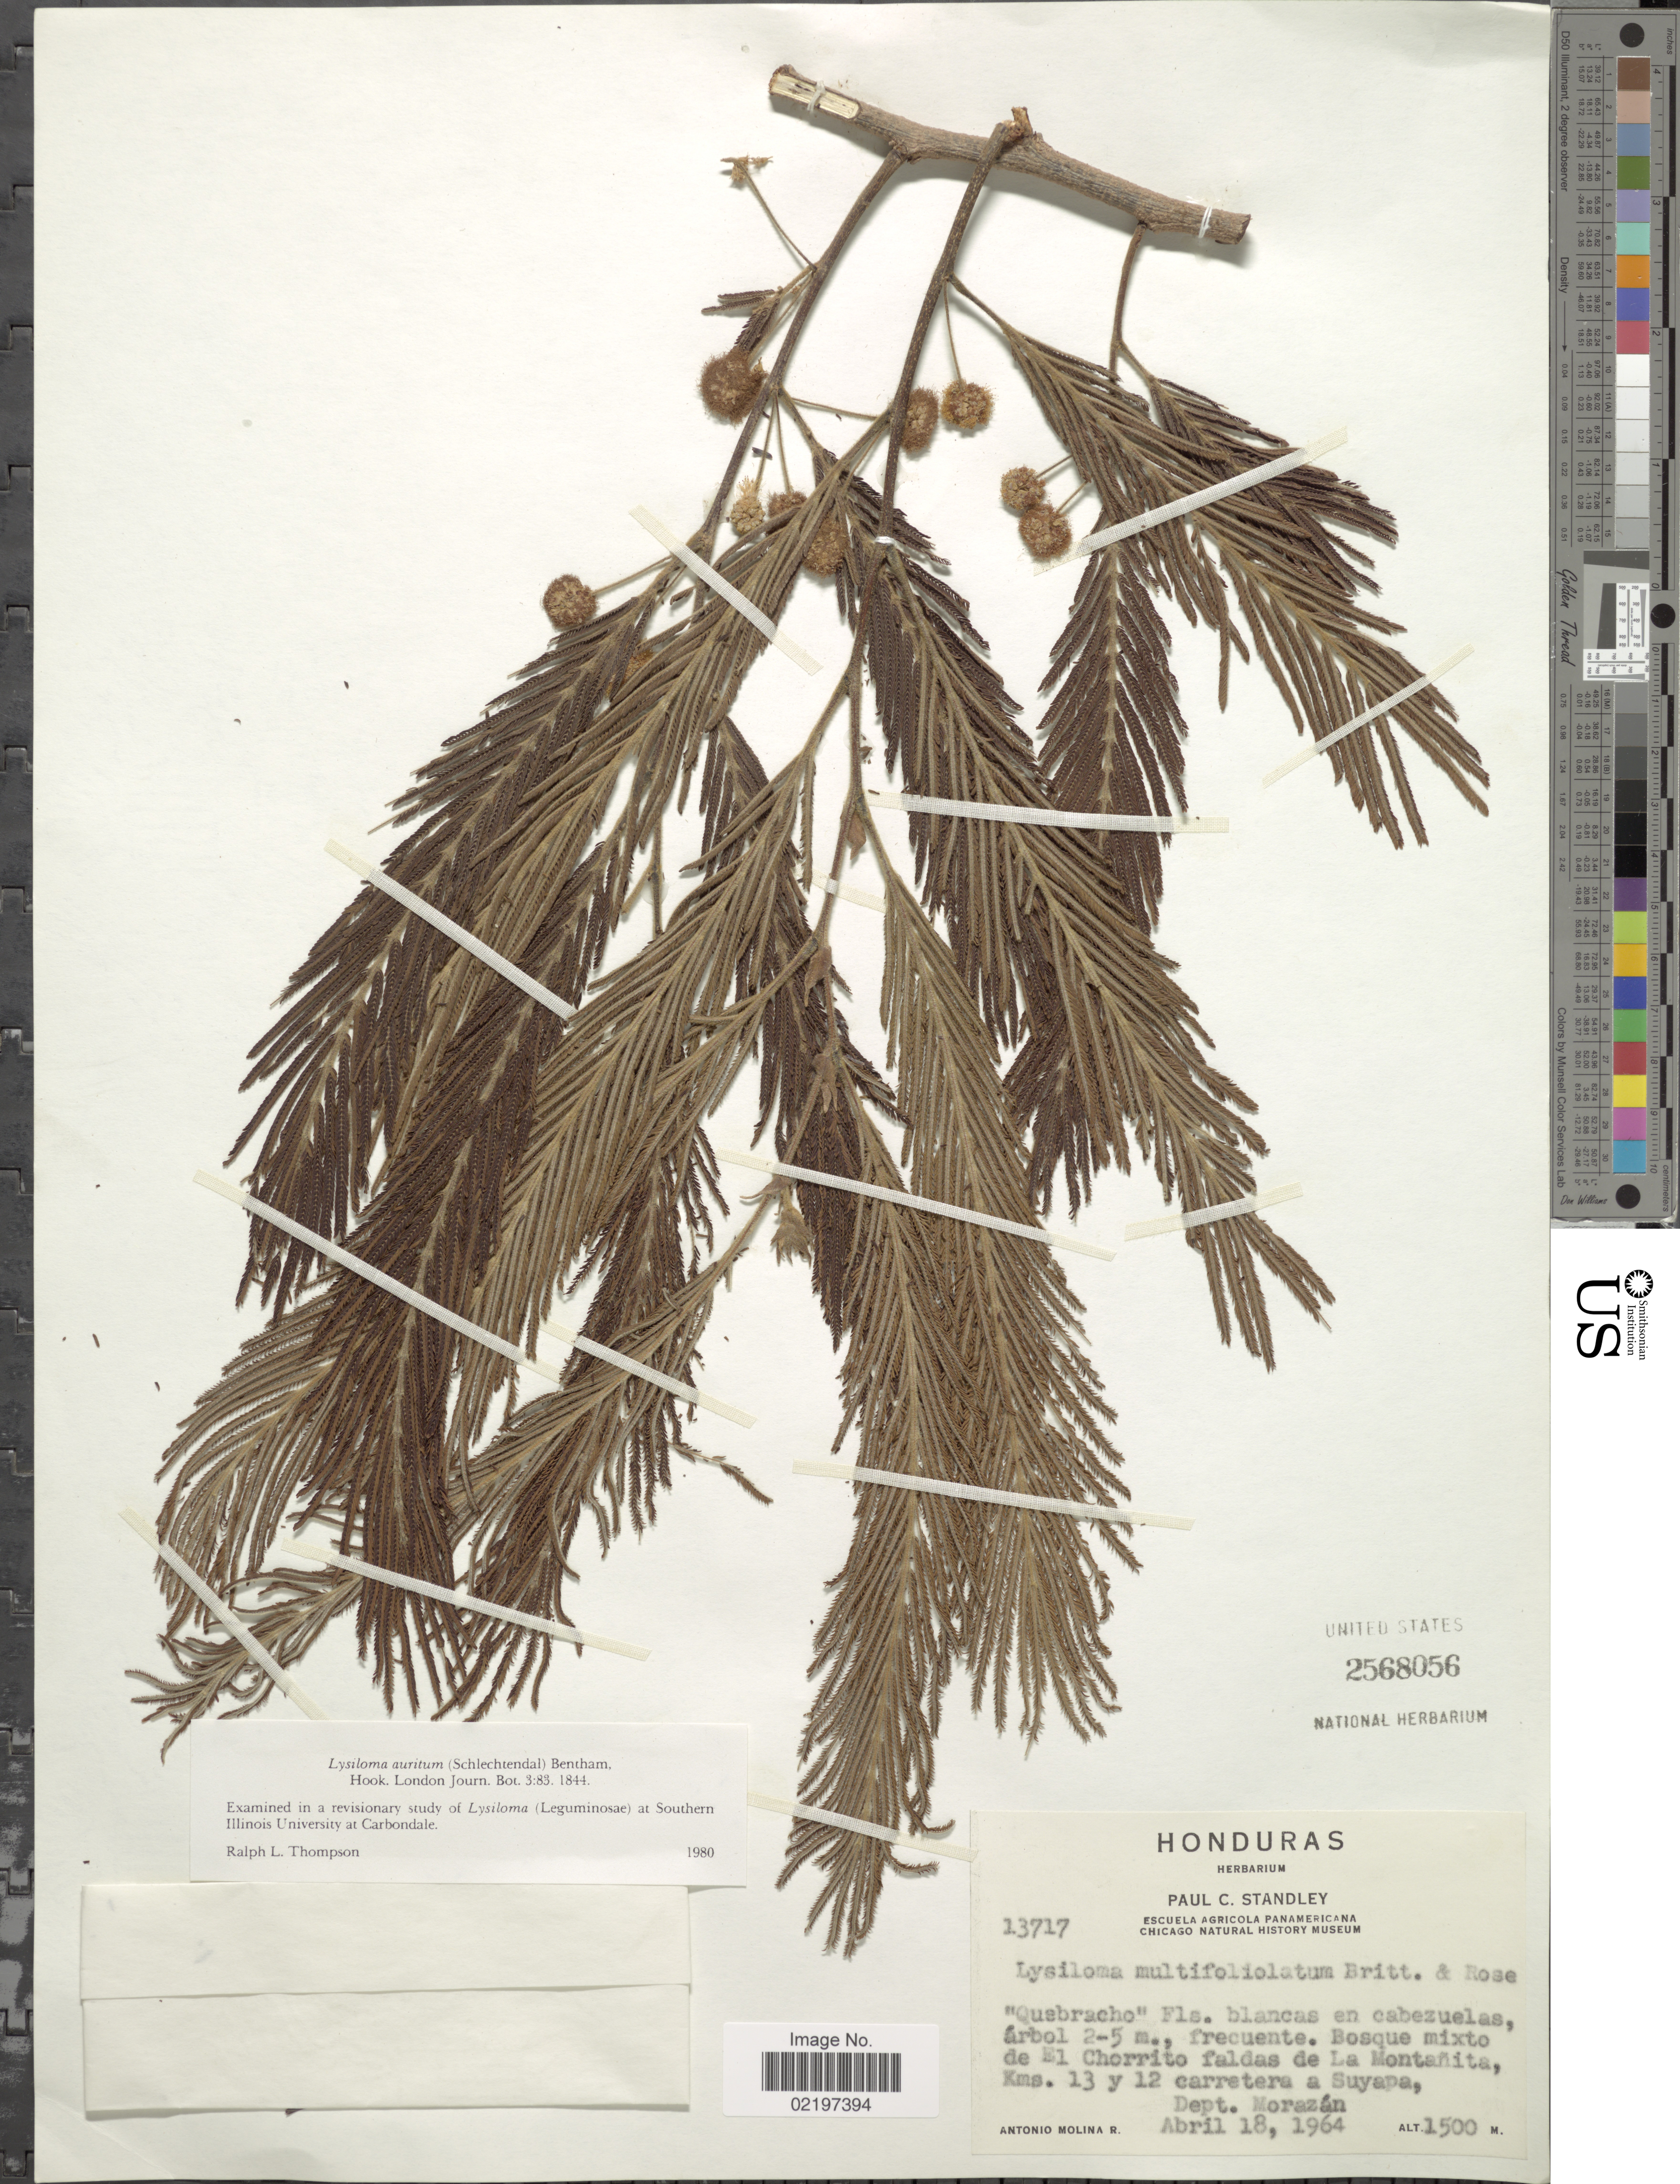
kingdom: Plantae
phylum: Tracheophyta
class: Magnoliopsida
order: Fabales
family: Fabaceae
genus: Lysiloma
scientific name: Lysiloma auritum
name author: (Schltdl.) Benth.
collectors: A. Molina R.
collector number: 13717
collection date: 1964-04-18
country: Honduras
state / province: Fco. Morazán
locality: Bosque mixto de El Chorrito faldas de La Montañita, Kms 13 y 12 carretera a Suyapa, Dept. Morazan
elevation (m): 1500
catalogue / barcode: US 2568056